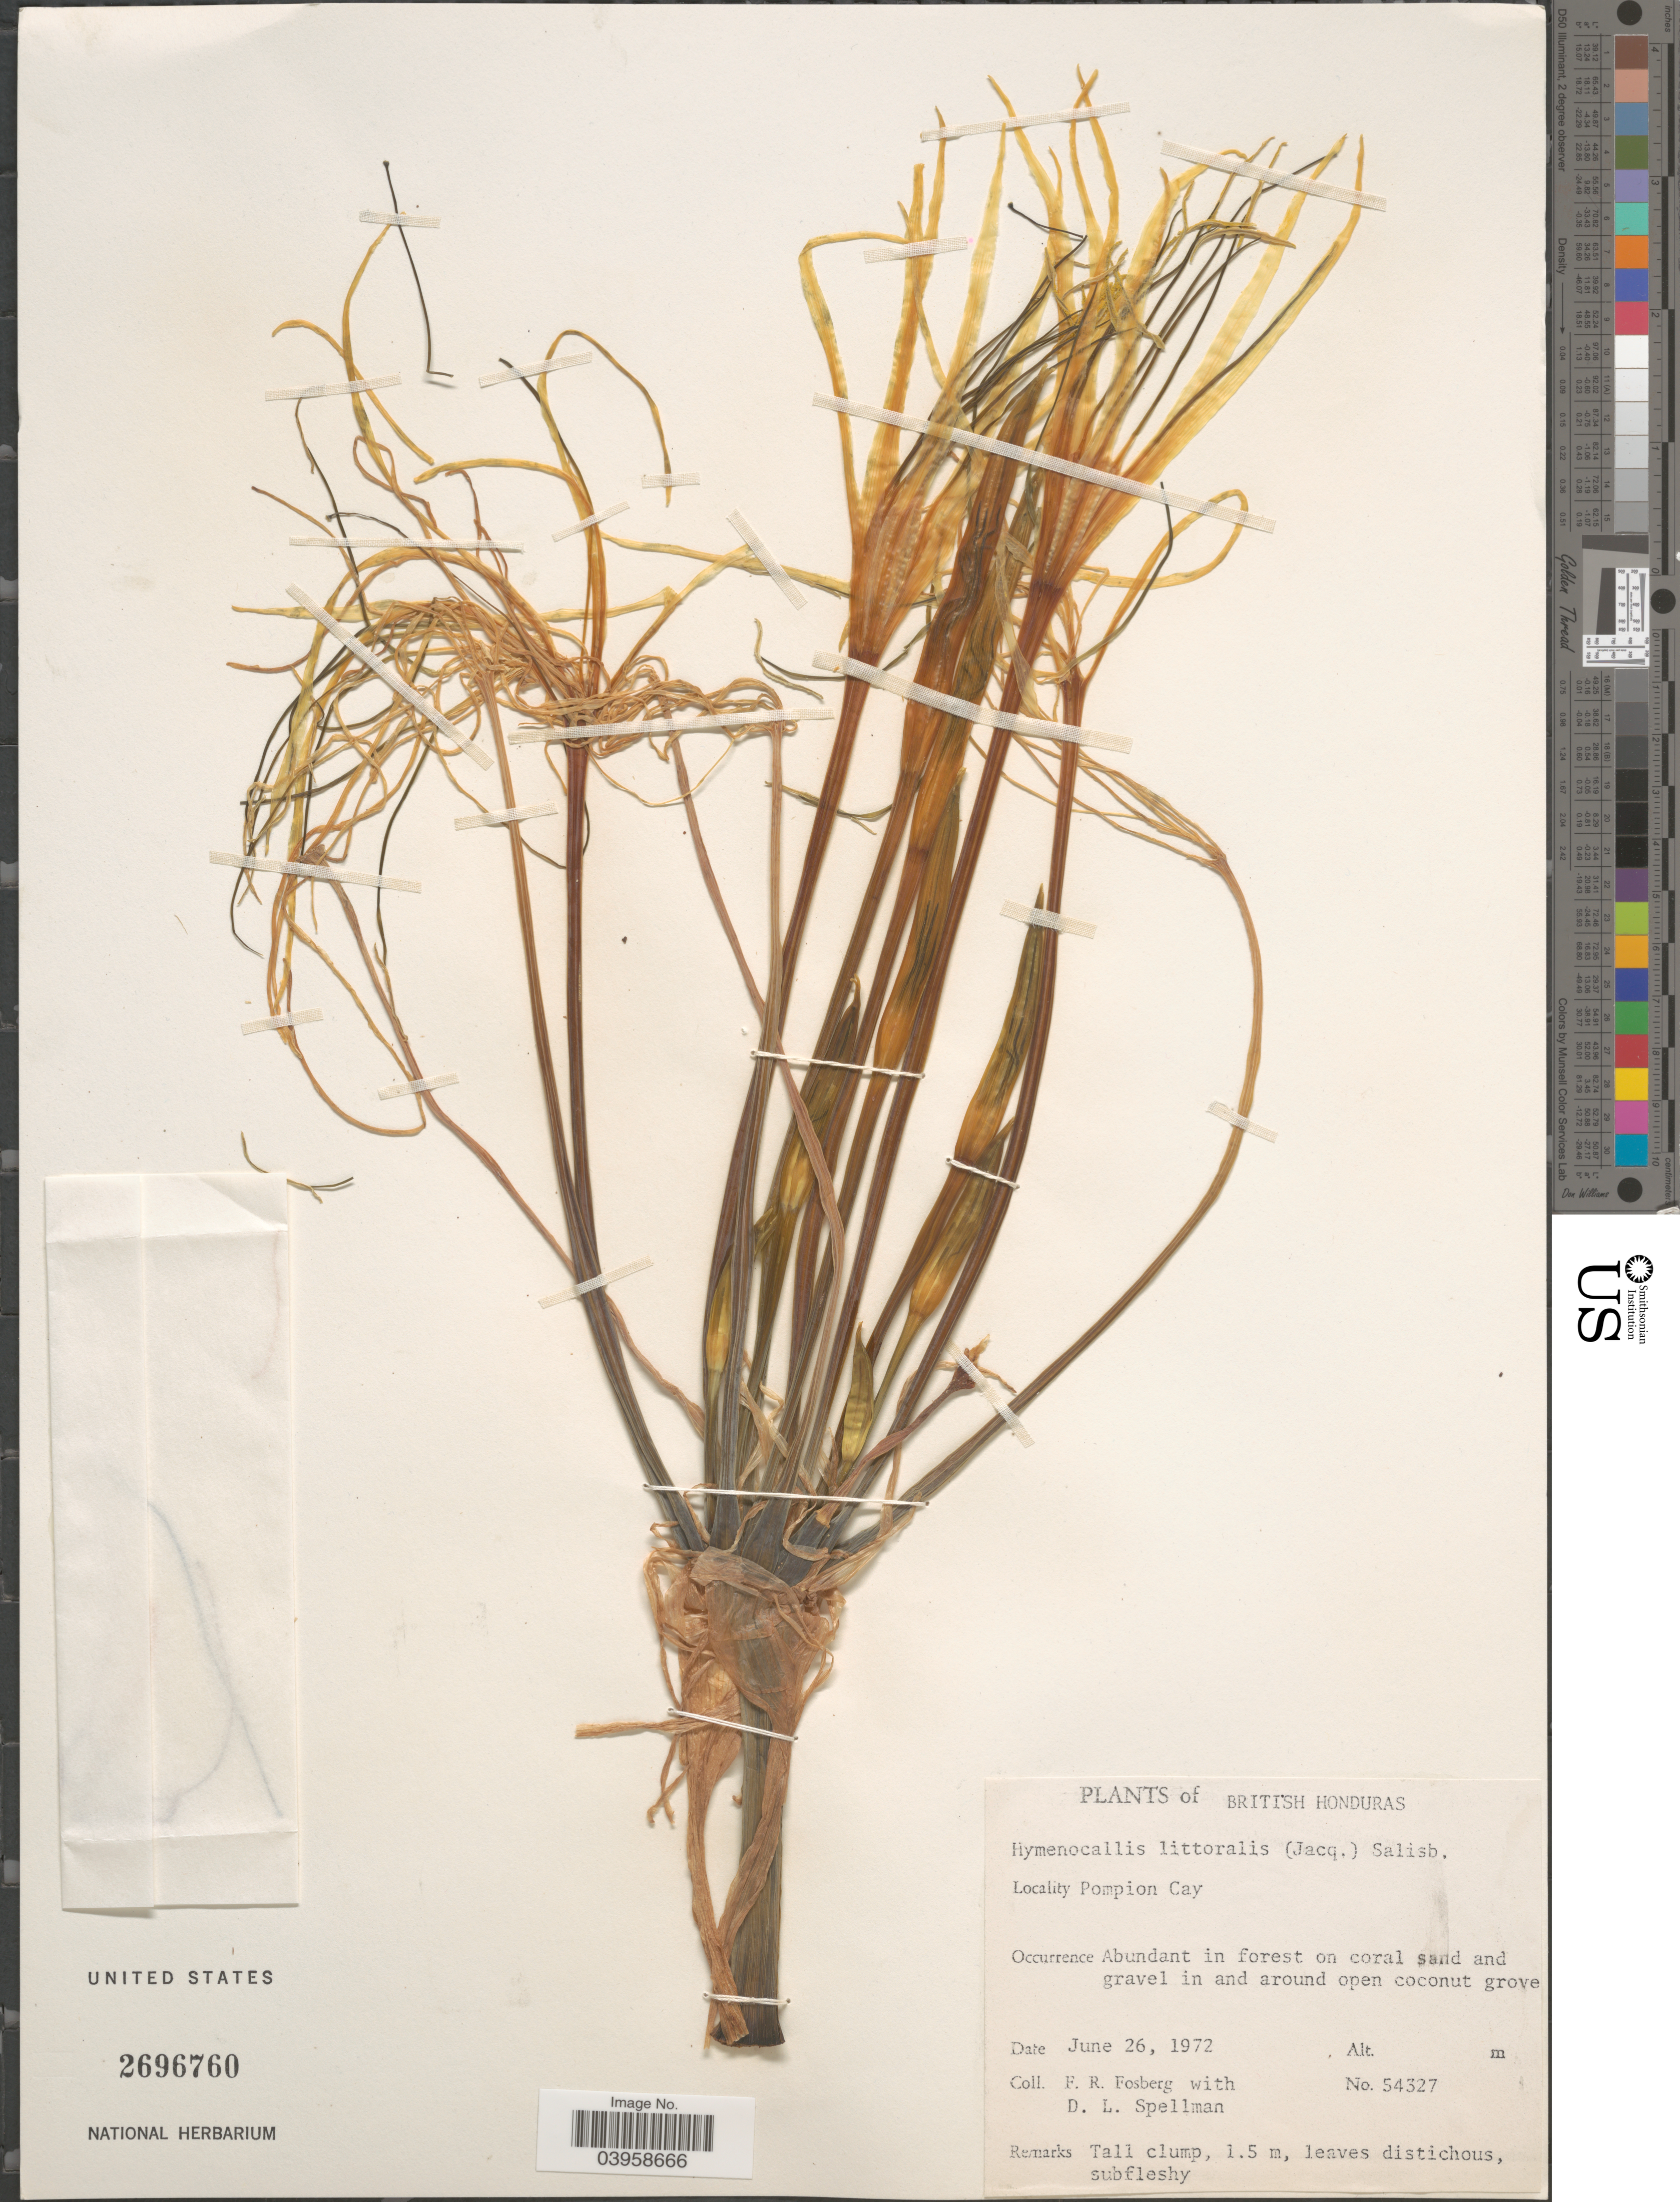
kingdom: Plantae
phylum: Tracheophyta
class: Liliopsida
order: Asparagales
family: Amaryllidaceae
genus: Hymenocallis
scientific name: Hymenocallis littoralis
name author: (Jacq.) Salisb.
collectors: F. R. Fosberg & D. L. Spellman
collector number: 54327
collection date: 1972-06-26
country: Belize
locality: Pompion Cay.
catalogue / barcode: US 2696760